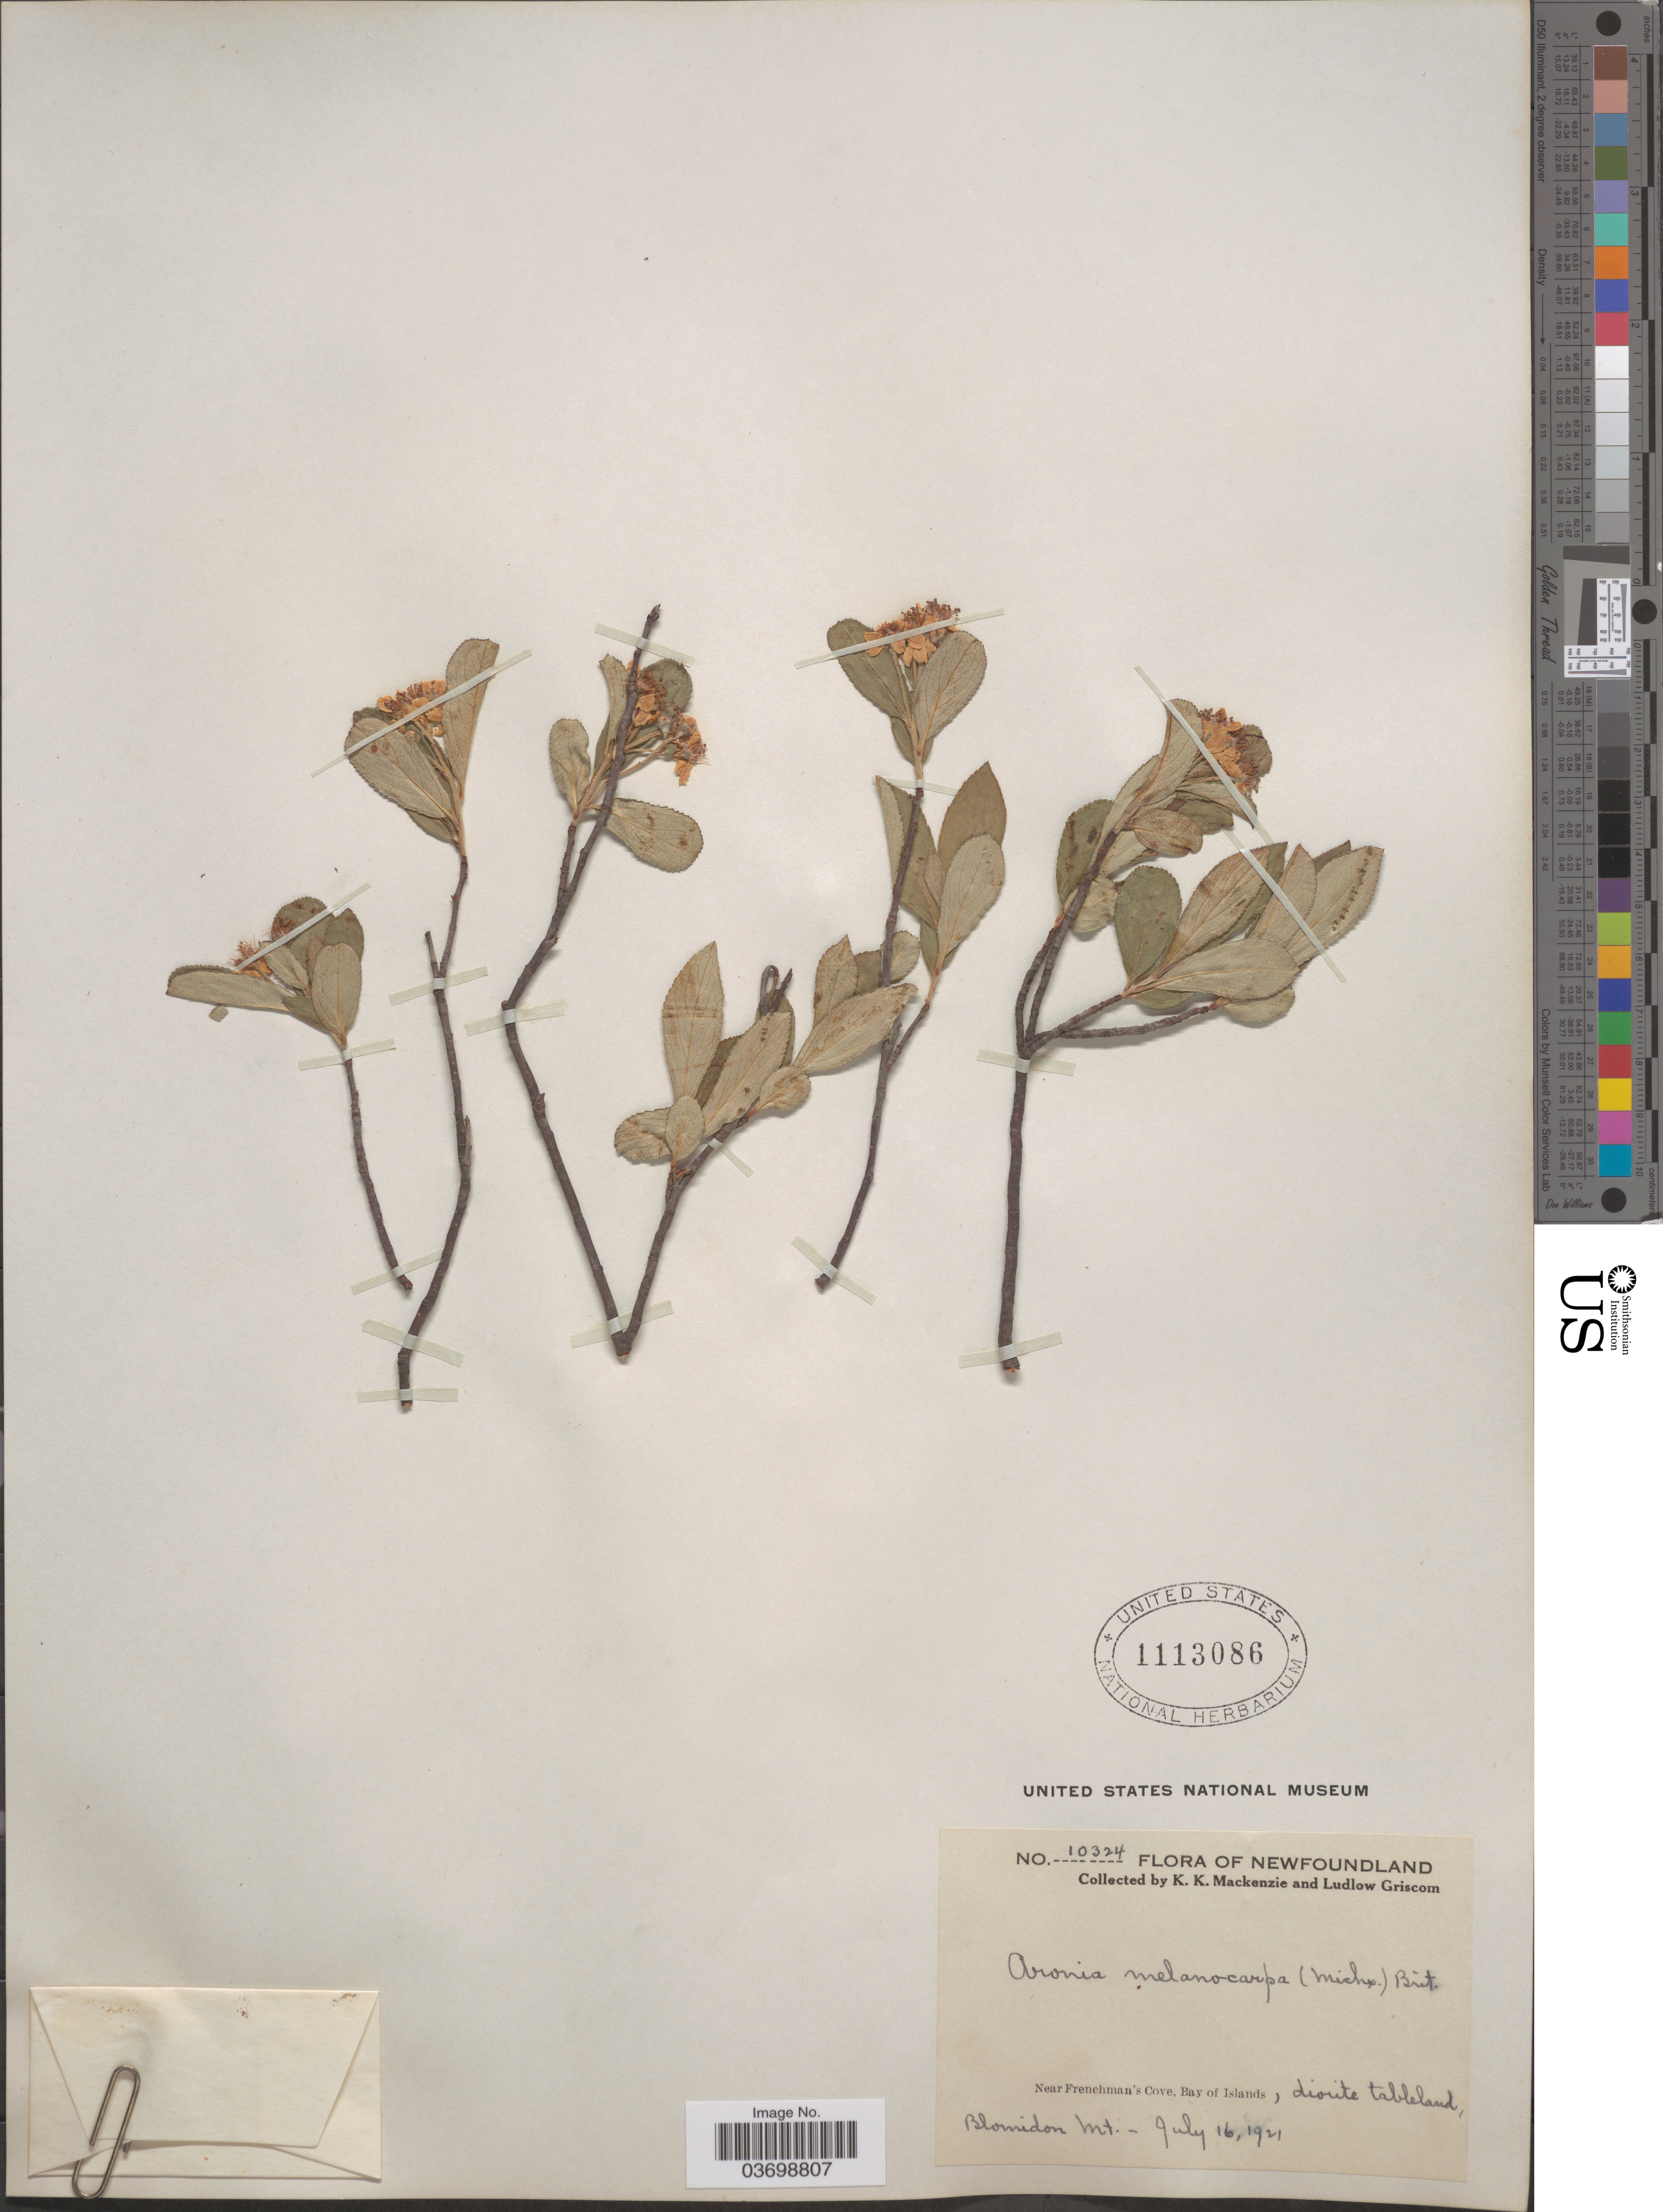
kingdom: Plantae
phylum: Tracheophyta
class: Magnoliopsida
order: Rosales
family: Rosaceae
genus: Aronia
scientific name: Aronia melanocarpa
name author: (Michx.) Elliott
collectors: K. K. Mackenzie & L. Griscom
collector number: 10324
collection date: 1921-07-16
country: Canada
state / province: Newfoundland and Labrador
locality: Near Frenchman's Cove, Bay of Islands, diorite tableland, Blomidon Mt.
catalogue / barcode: US 1113086